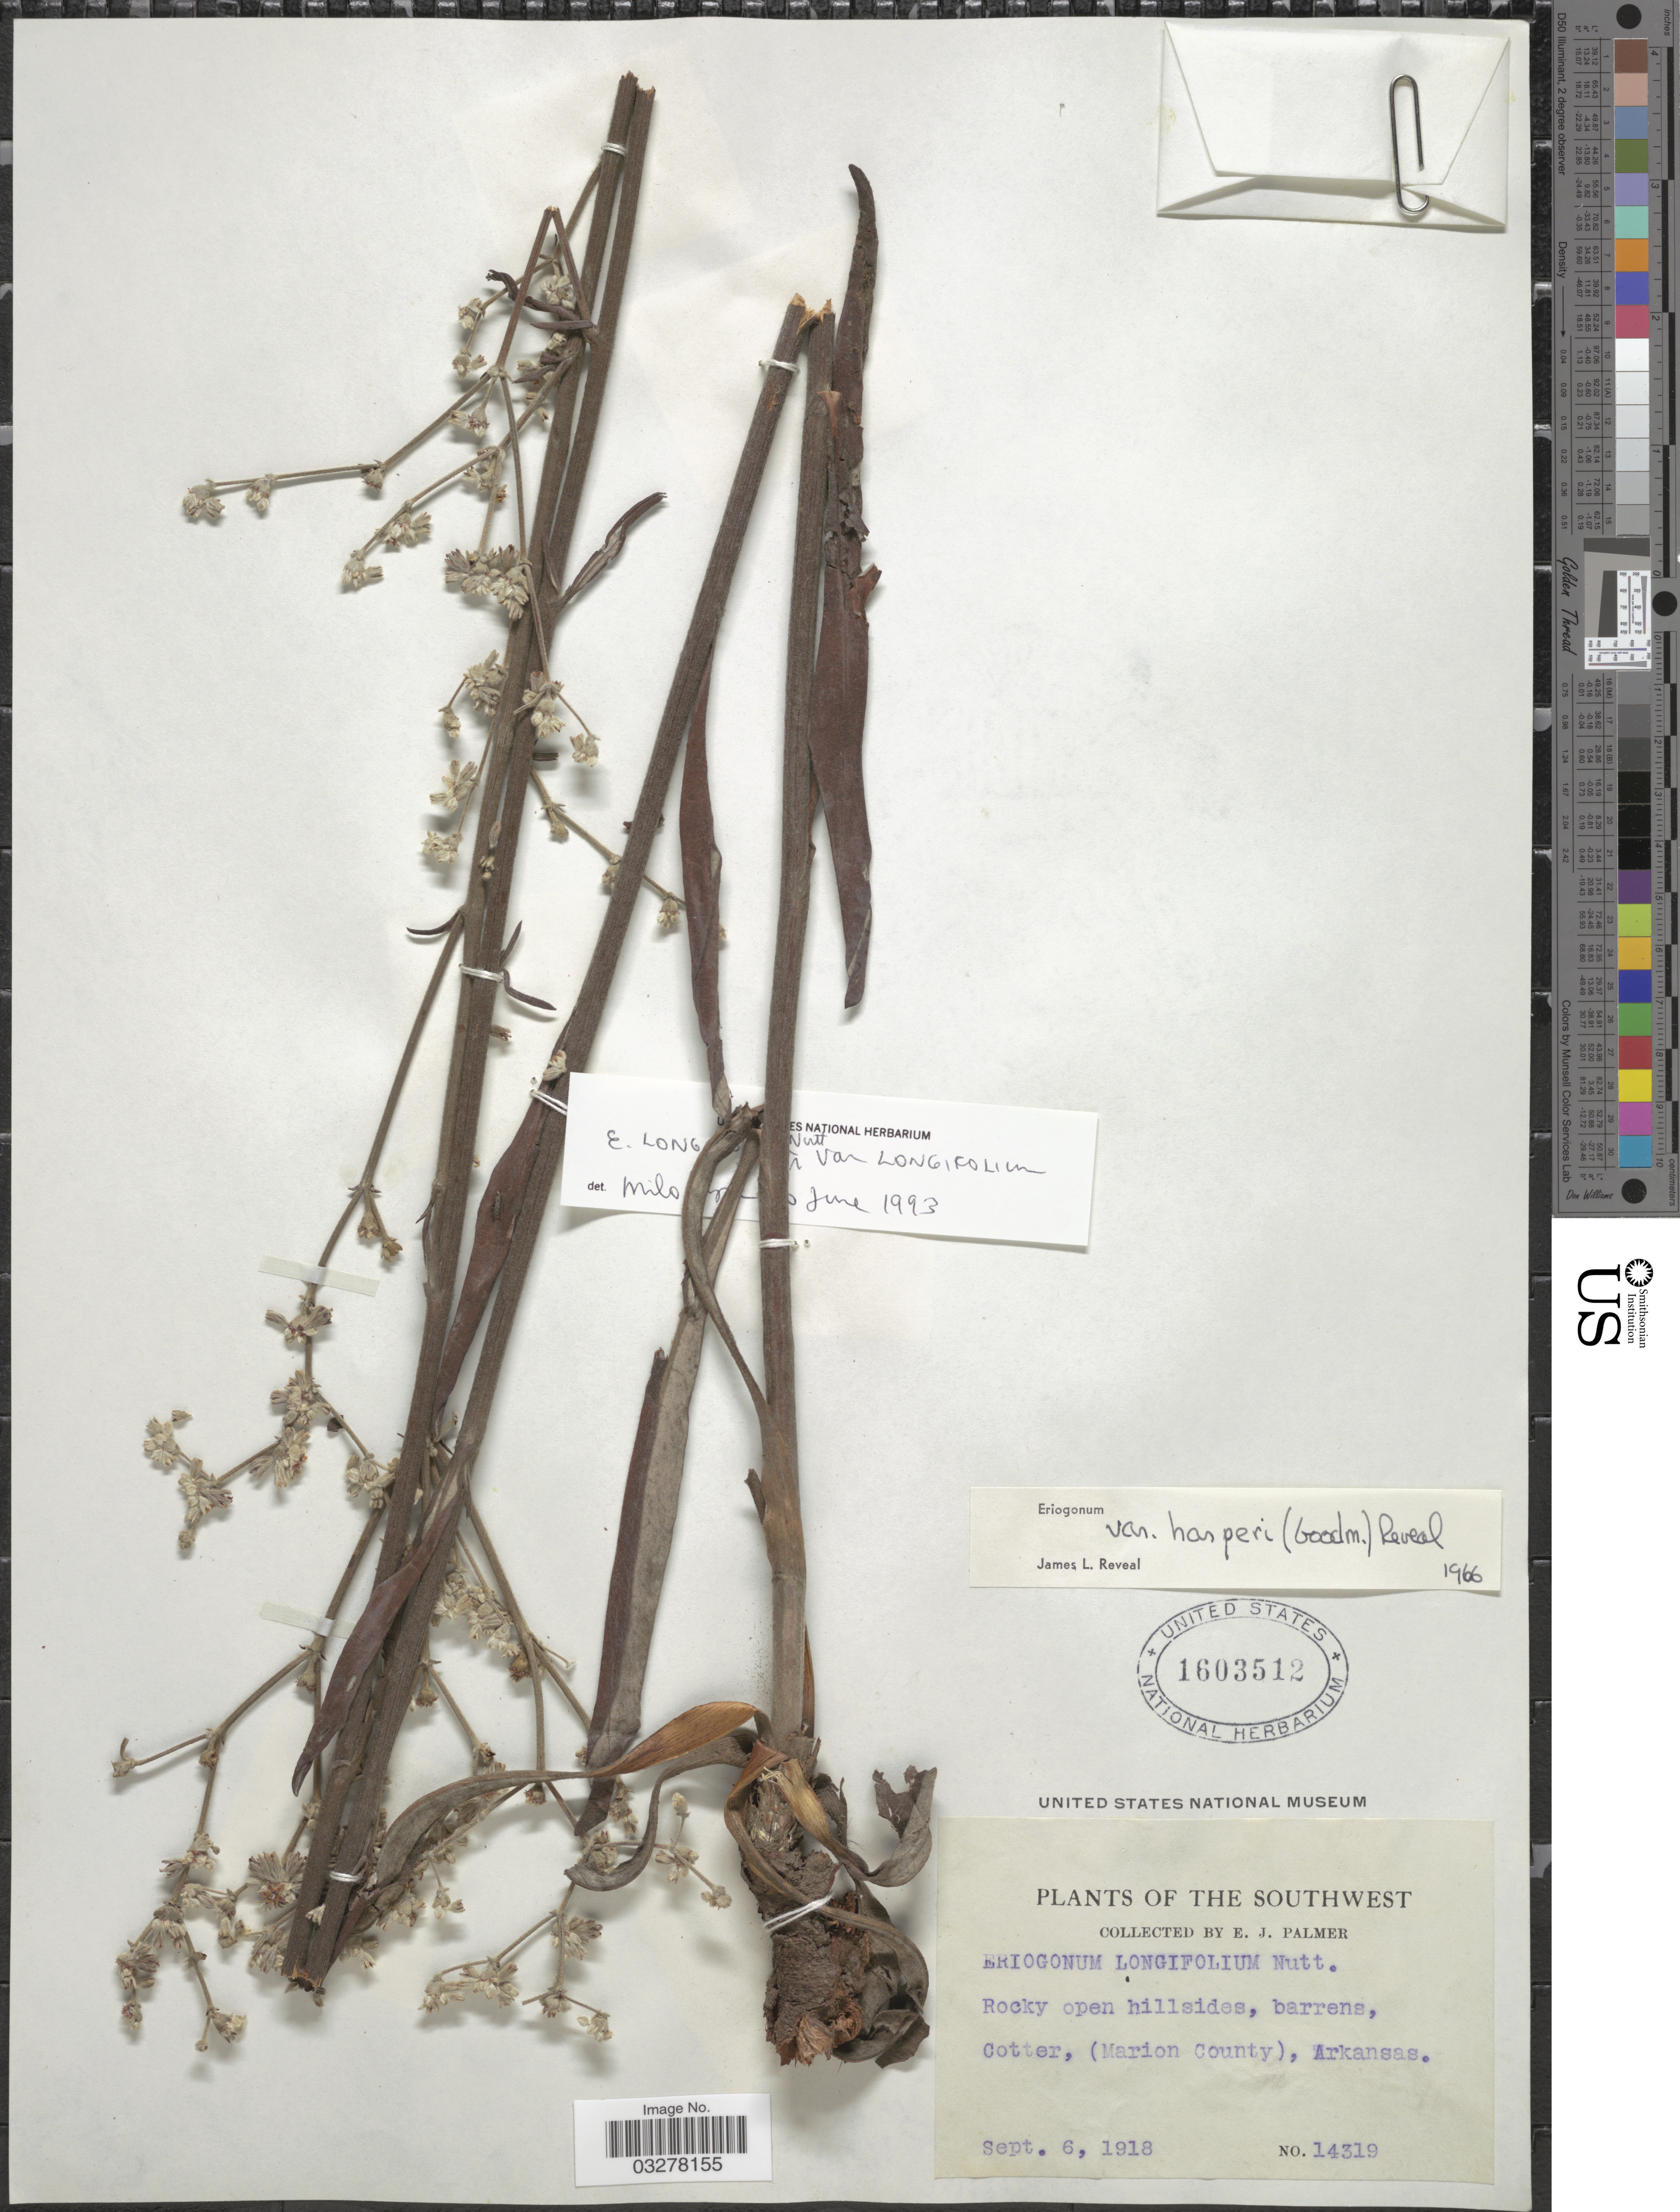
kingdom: Plantae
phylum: Tracheophyta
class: Magnoliopsida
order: Caryophyllales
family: Polygonaceae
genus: Eriogonum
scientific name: Eriogonum longifolium var. longifolium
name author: Nutt.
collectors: E. J. Palmer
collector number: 1419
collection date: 1918-09-06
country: United States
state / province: Arkansas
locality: Southwest. Cotter, (Marion County).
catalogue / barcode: US 1603512